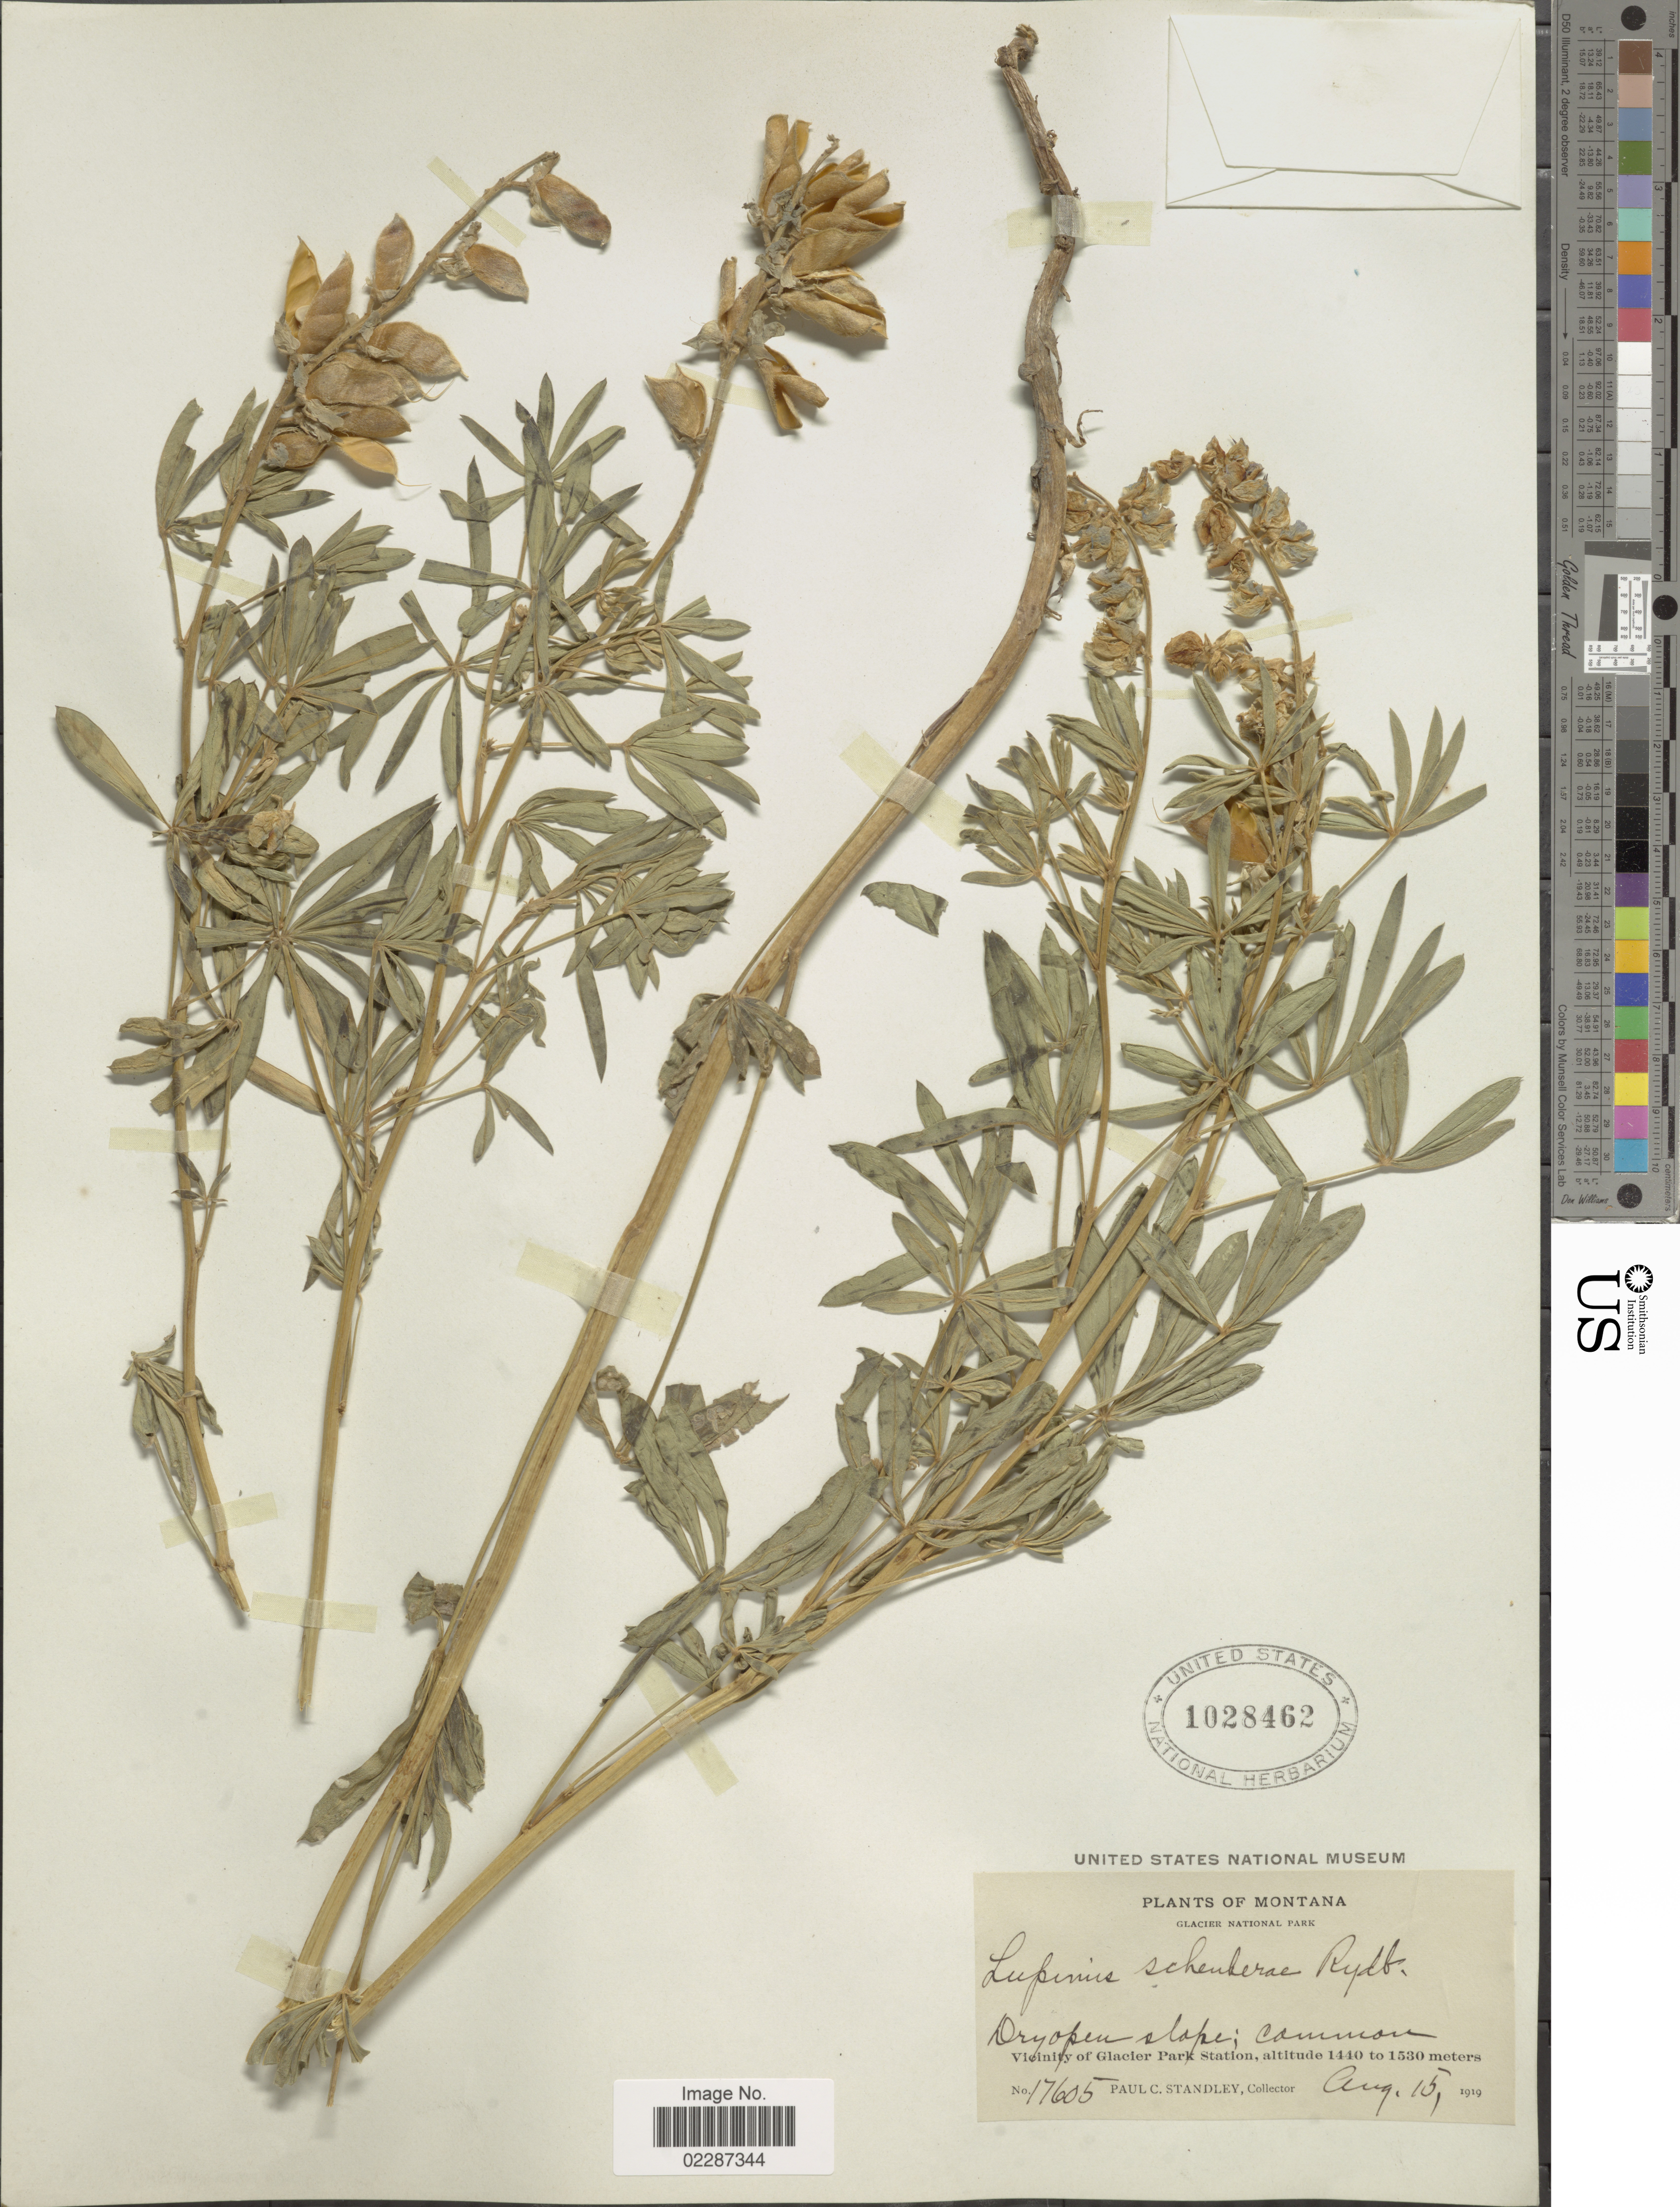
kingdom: Plantae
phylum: Tracheophyta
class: Magnoliopsida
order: Fabales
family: Fabaceae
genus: Lupinus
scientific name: Lupinus scheuberae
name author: Rydb.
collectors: P. C. Standley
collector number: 17605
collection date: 1919-08-15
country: United States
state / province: Montana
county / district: Glacier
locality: Glacier National Park, Vicinity of Glacier Park Station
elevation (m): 1440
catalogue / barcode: US 1028462